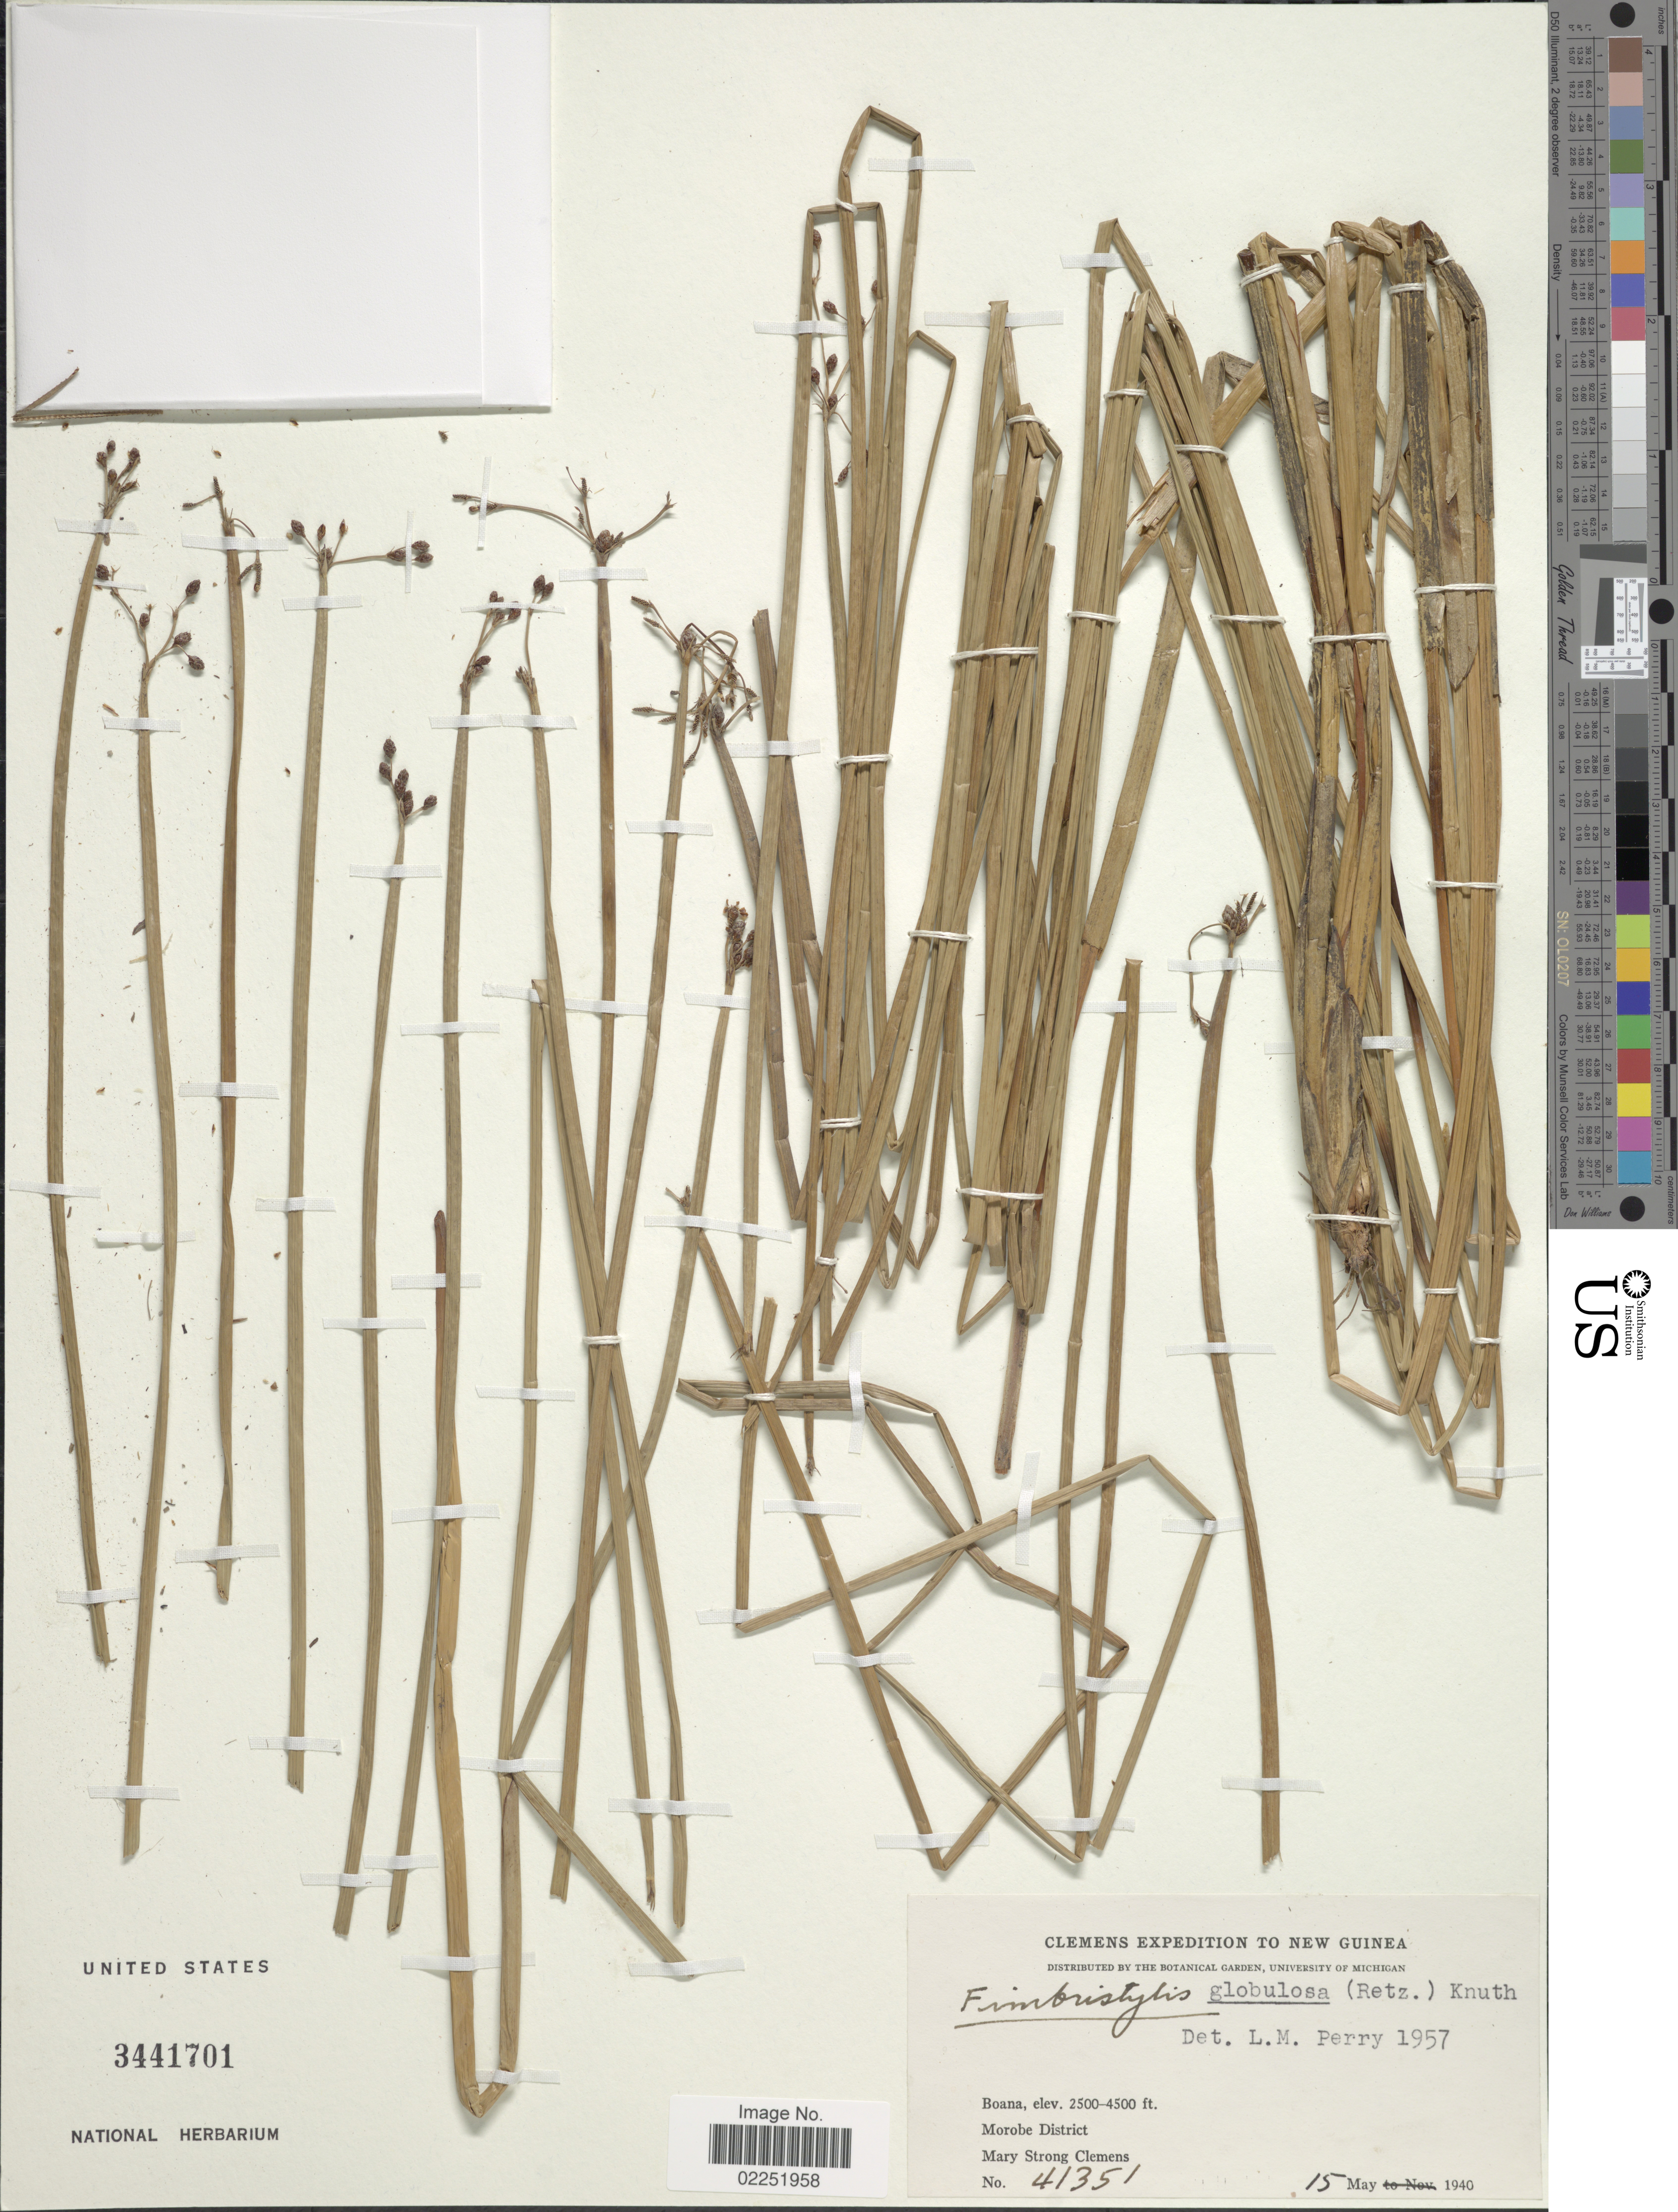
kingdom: Plantae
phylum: Tracheophyta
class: Liliopsida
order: Poales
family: Cyperaceae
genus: Fimbristylis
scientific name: Fimbristylis umbellaris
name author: (Lam.) Vahl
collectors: M. S. Clemens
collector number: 41351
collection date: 1940-05-15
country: Papua New Guinea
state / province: Morobe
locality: New Guinea, Boana, Morobe District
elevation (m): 762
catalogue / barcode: US 3441701